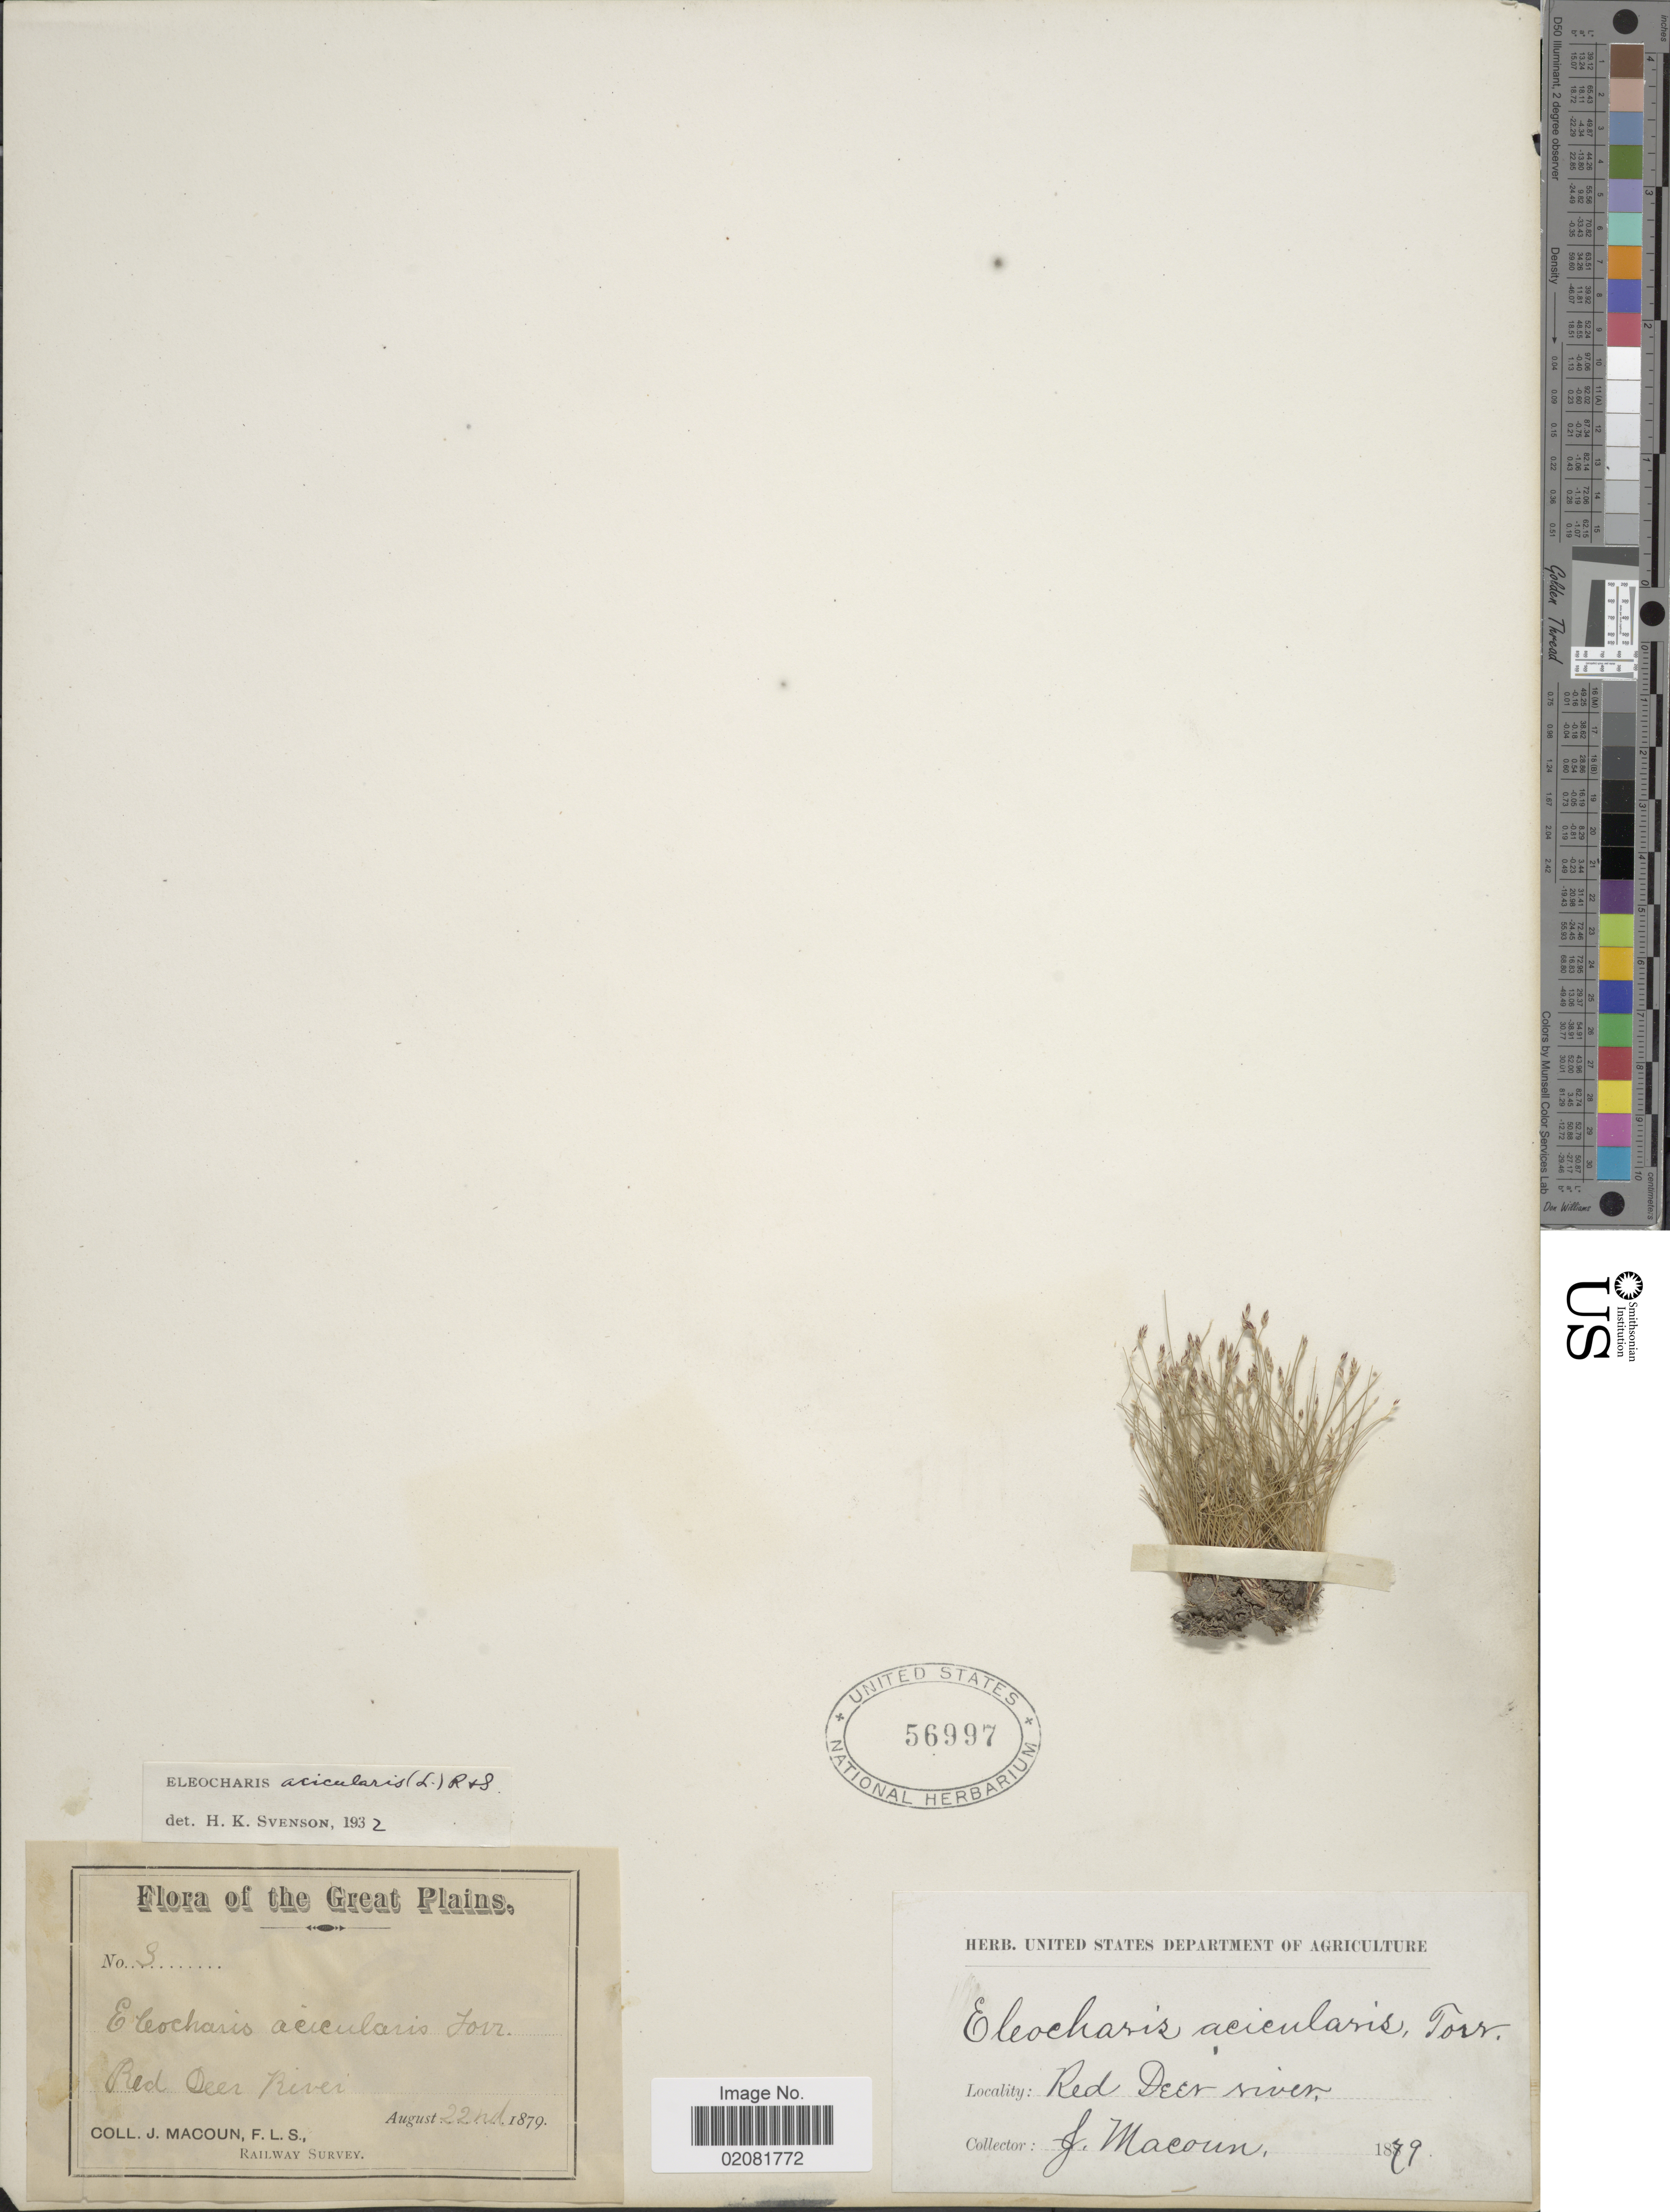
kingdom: Plantae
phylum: Tracheophyta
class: Liliopsida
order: Poales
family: Cyperaceae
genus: Eleocharis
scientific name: Eleocharis acicularis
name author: (L.) Roem. & Schult.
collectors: J. Macoun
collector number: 3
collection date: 1879-08-22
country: Canada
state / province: Alberta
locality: Great Plains. Red Deer River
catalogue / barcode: US 56997